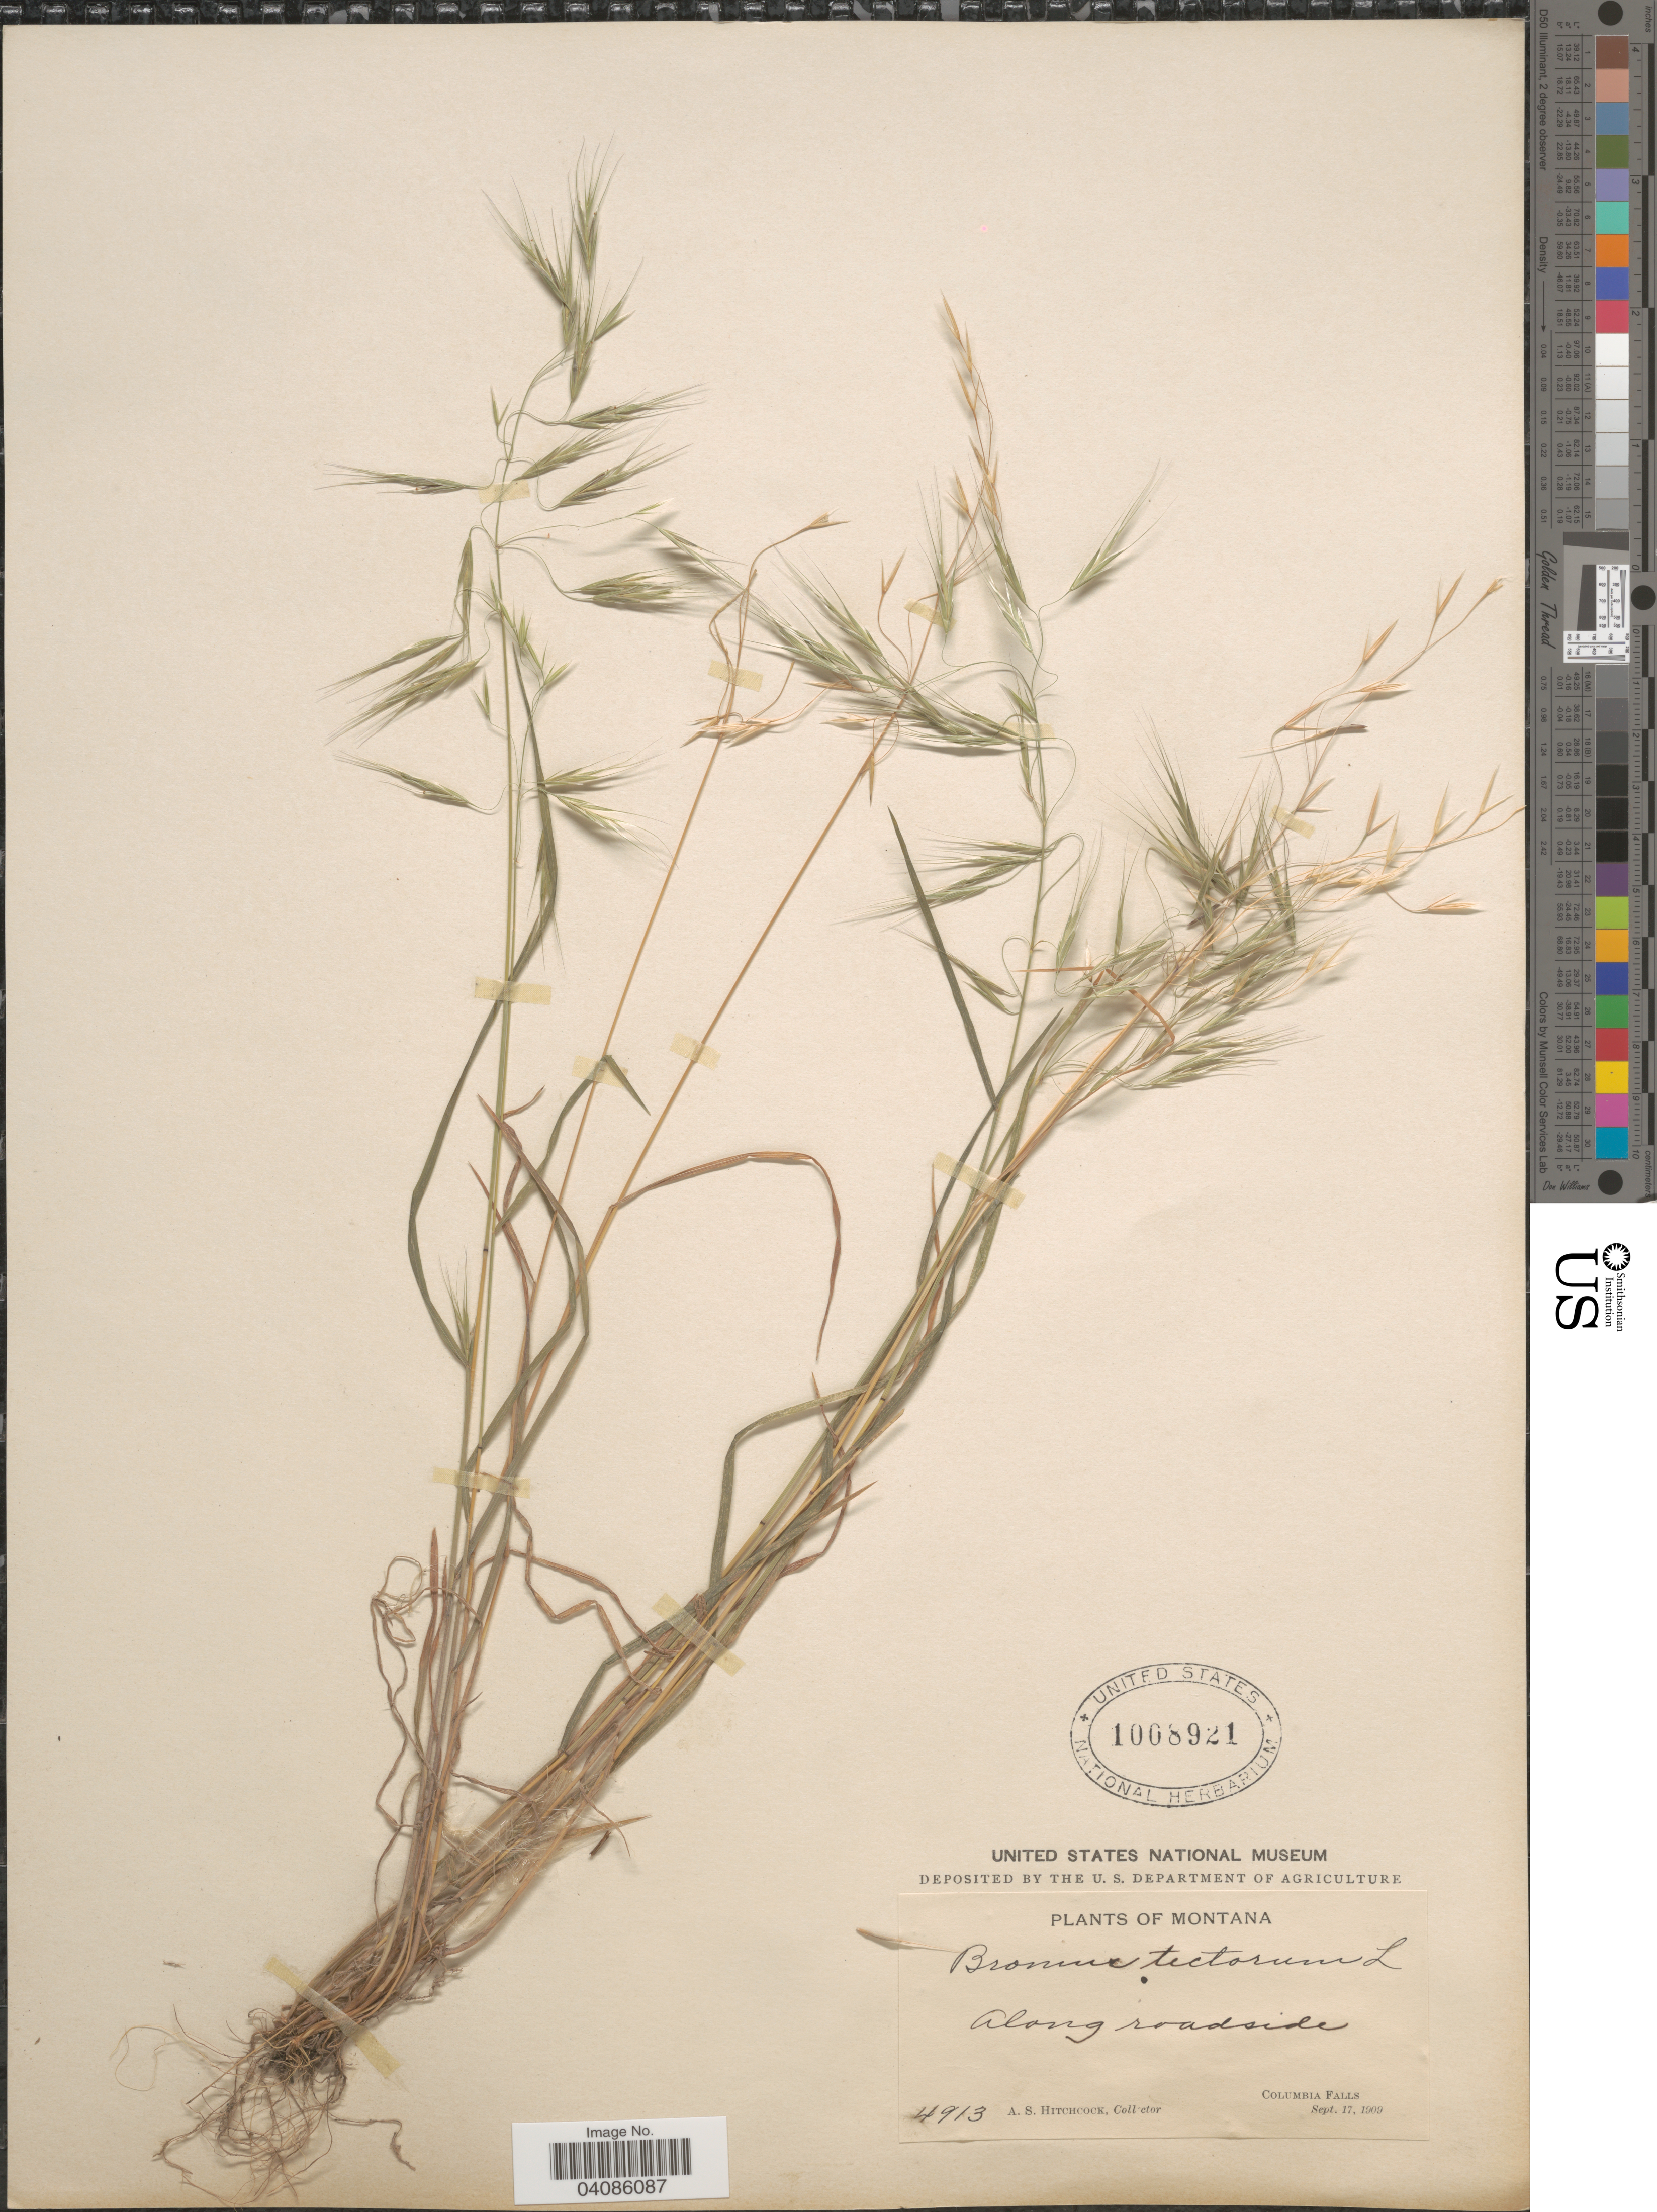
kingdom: Plantae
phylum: Tracheophyta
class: Liliopsida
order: Poales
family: Poaceae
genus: Bromus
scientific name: Bromus tectorum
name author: L.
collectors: A. S. Hitchcock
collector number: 4913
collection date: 1909-09-17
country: United States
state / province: Montana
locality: Along roadside. Columbia Falls.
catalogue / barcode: US 1008921